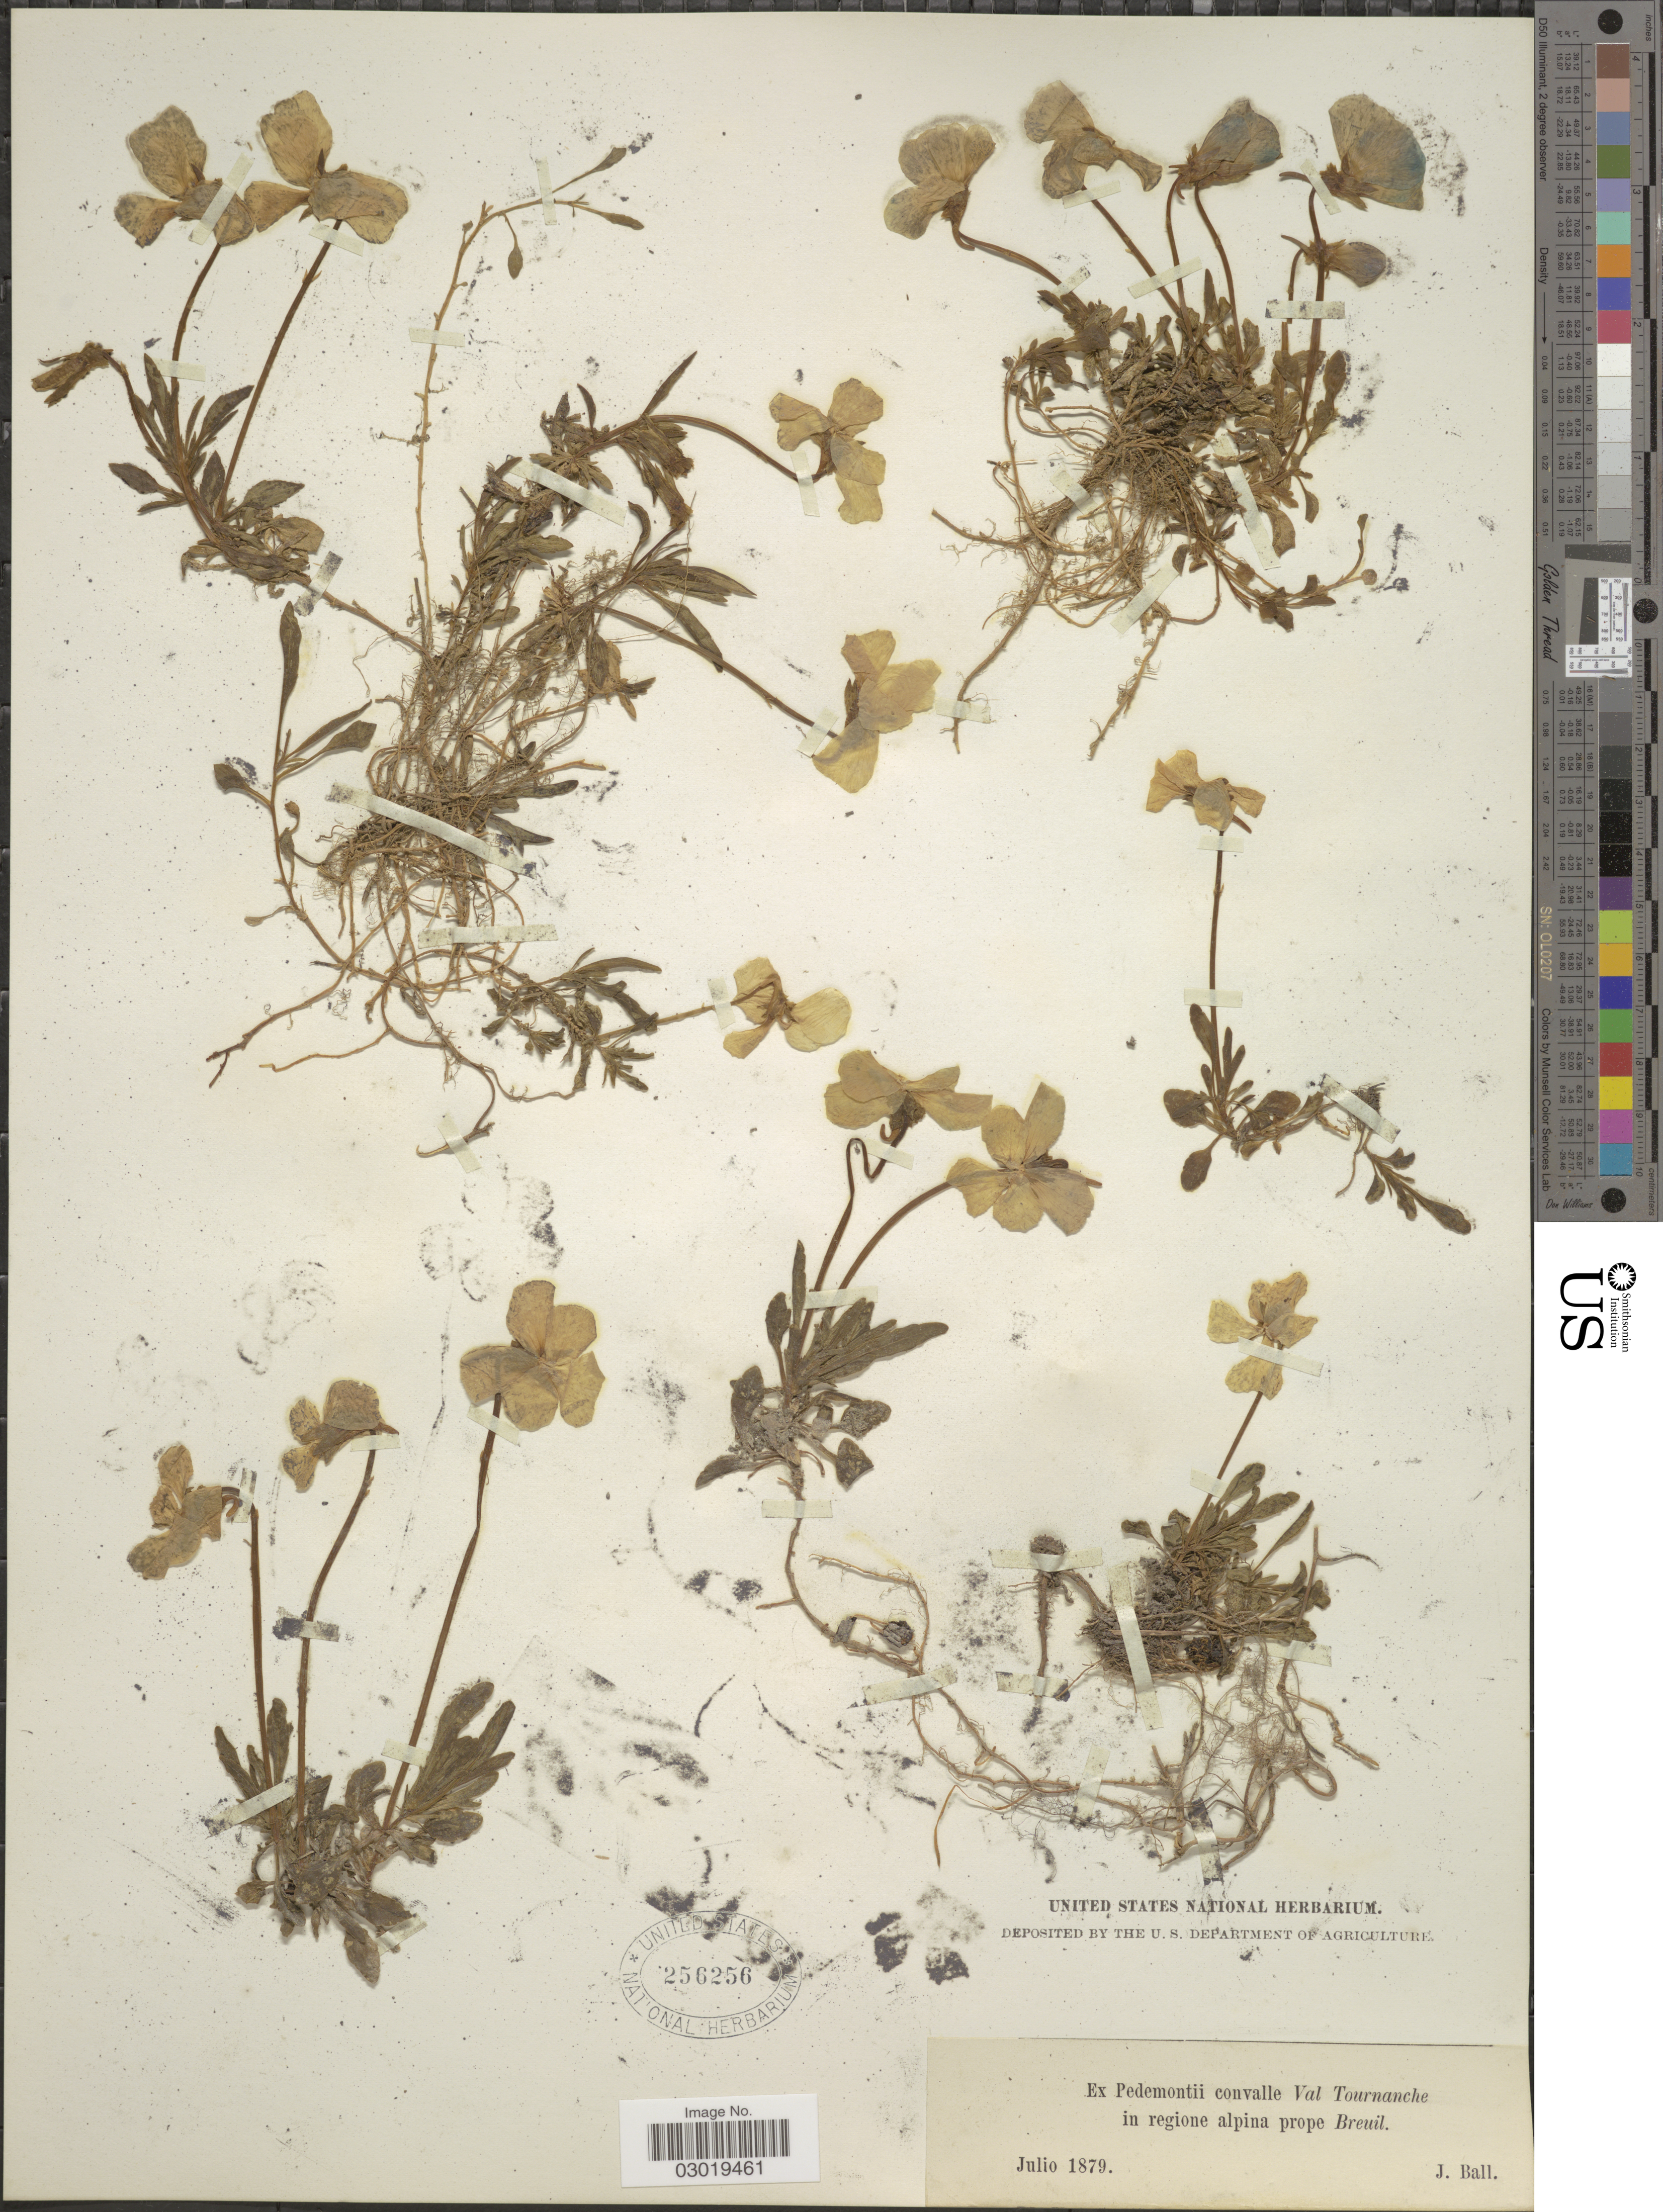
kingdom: Plantae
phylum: Tracheophyta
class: Magnoliopsida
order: Malpighiales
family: Violaceae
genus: Viola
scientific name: Viola sp.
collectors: J. Ball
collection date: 1879-07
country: Italy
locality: Ex Pedemontii convalle Val Tournanche in regione alpina prope Breuil.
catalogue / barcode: US 256256